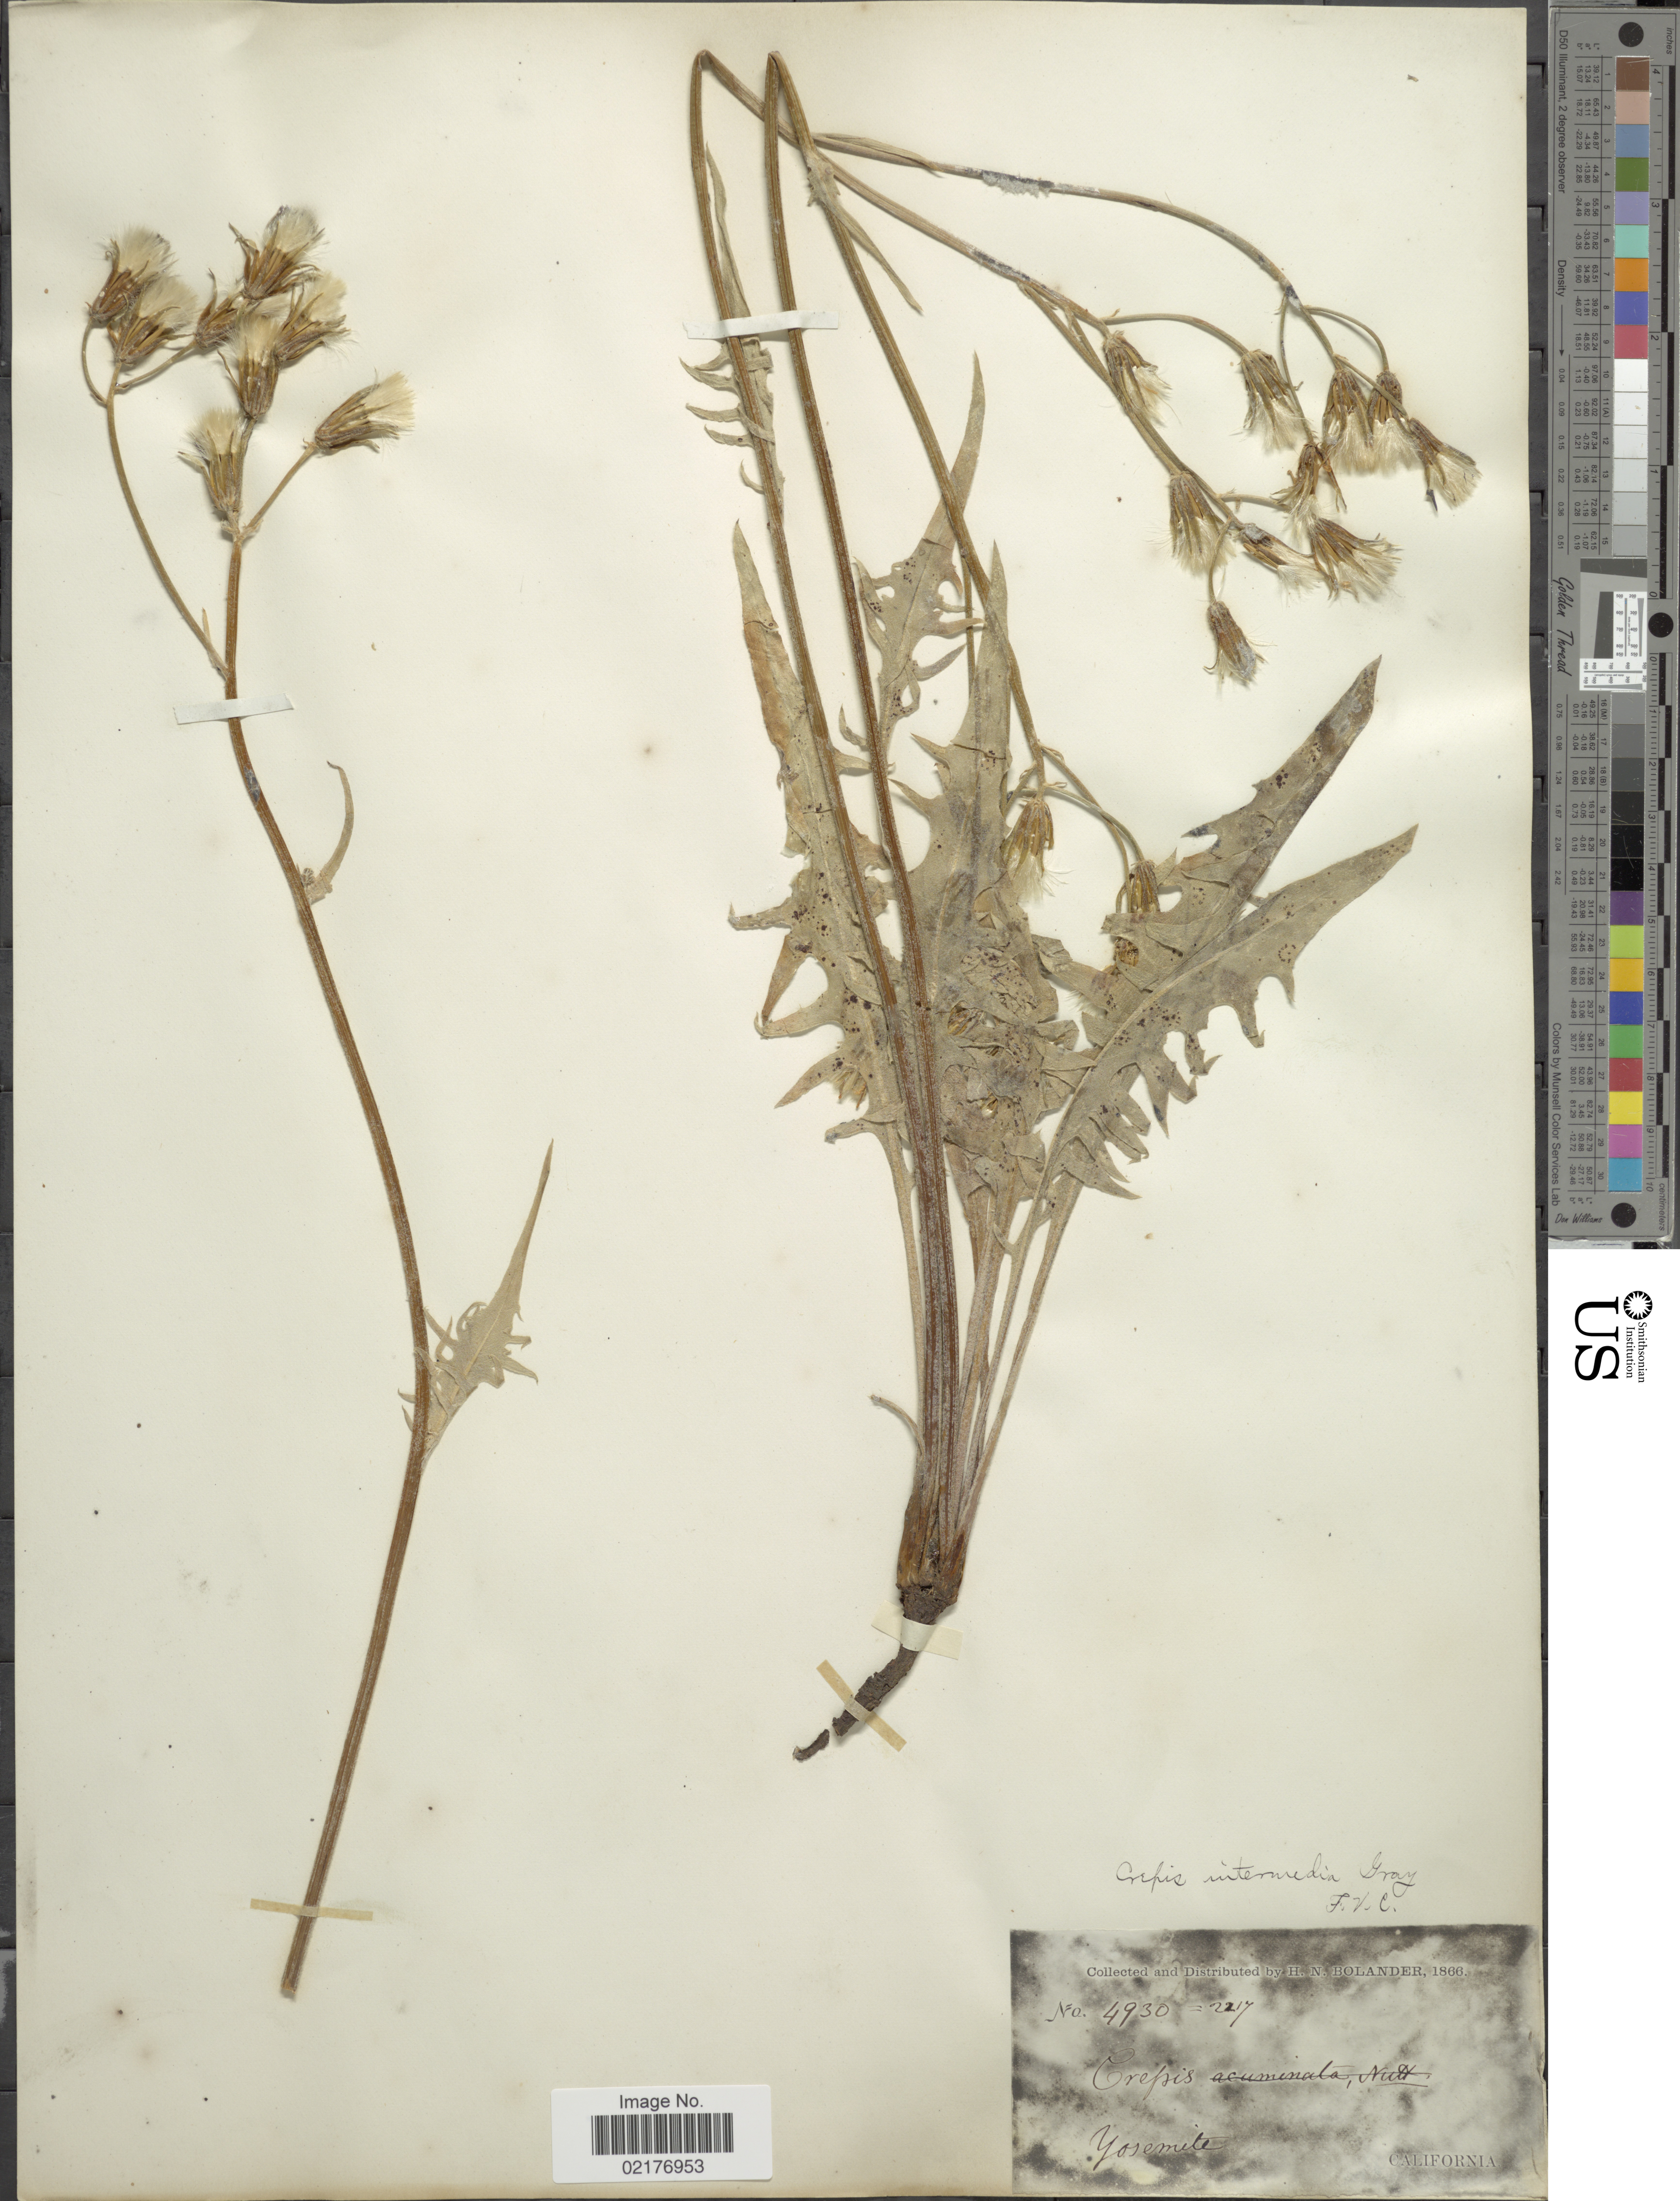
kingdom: Plantae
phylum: Tracheophyta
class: Magnoliopsida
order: Asterales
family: Asteraceae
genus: Crepis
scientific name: Crepis intermedia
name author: A. Gray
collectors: H. Bolander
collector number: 4930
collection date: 1866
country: United States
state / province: California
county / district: Mariposa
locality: Yosemite